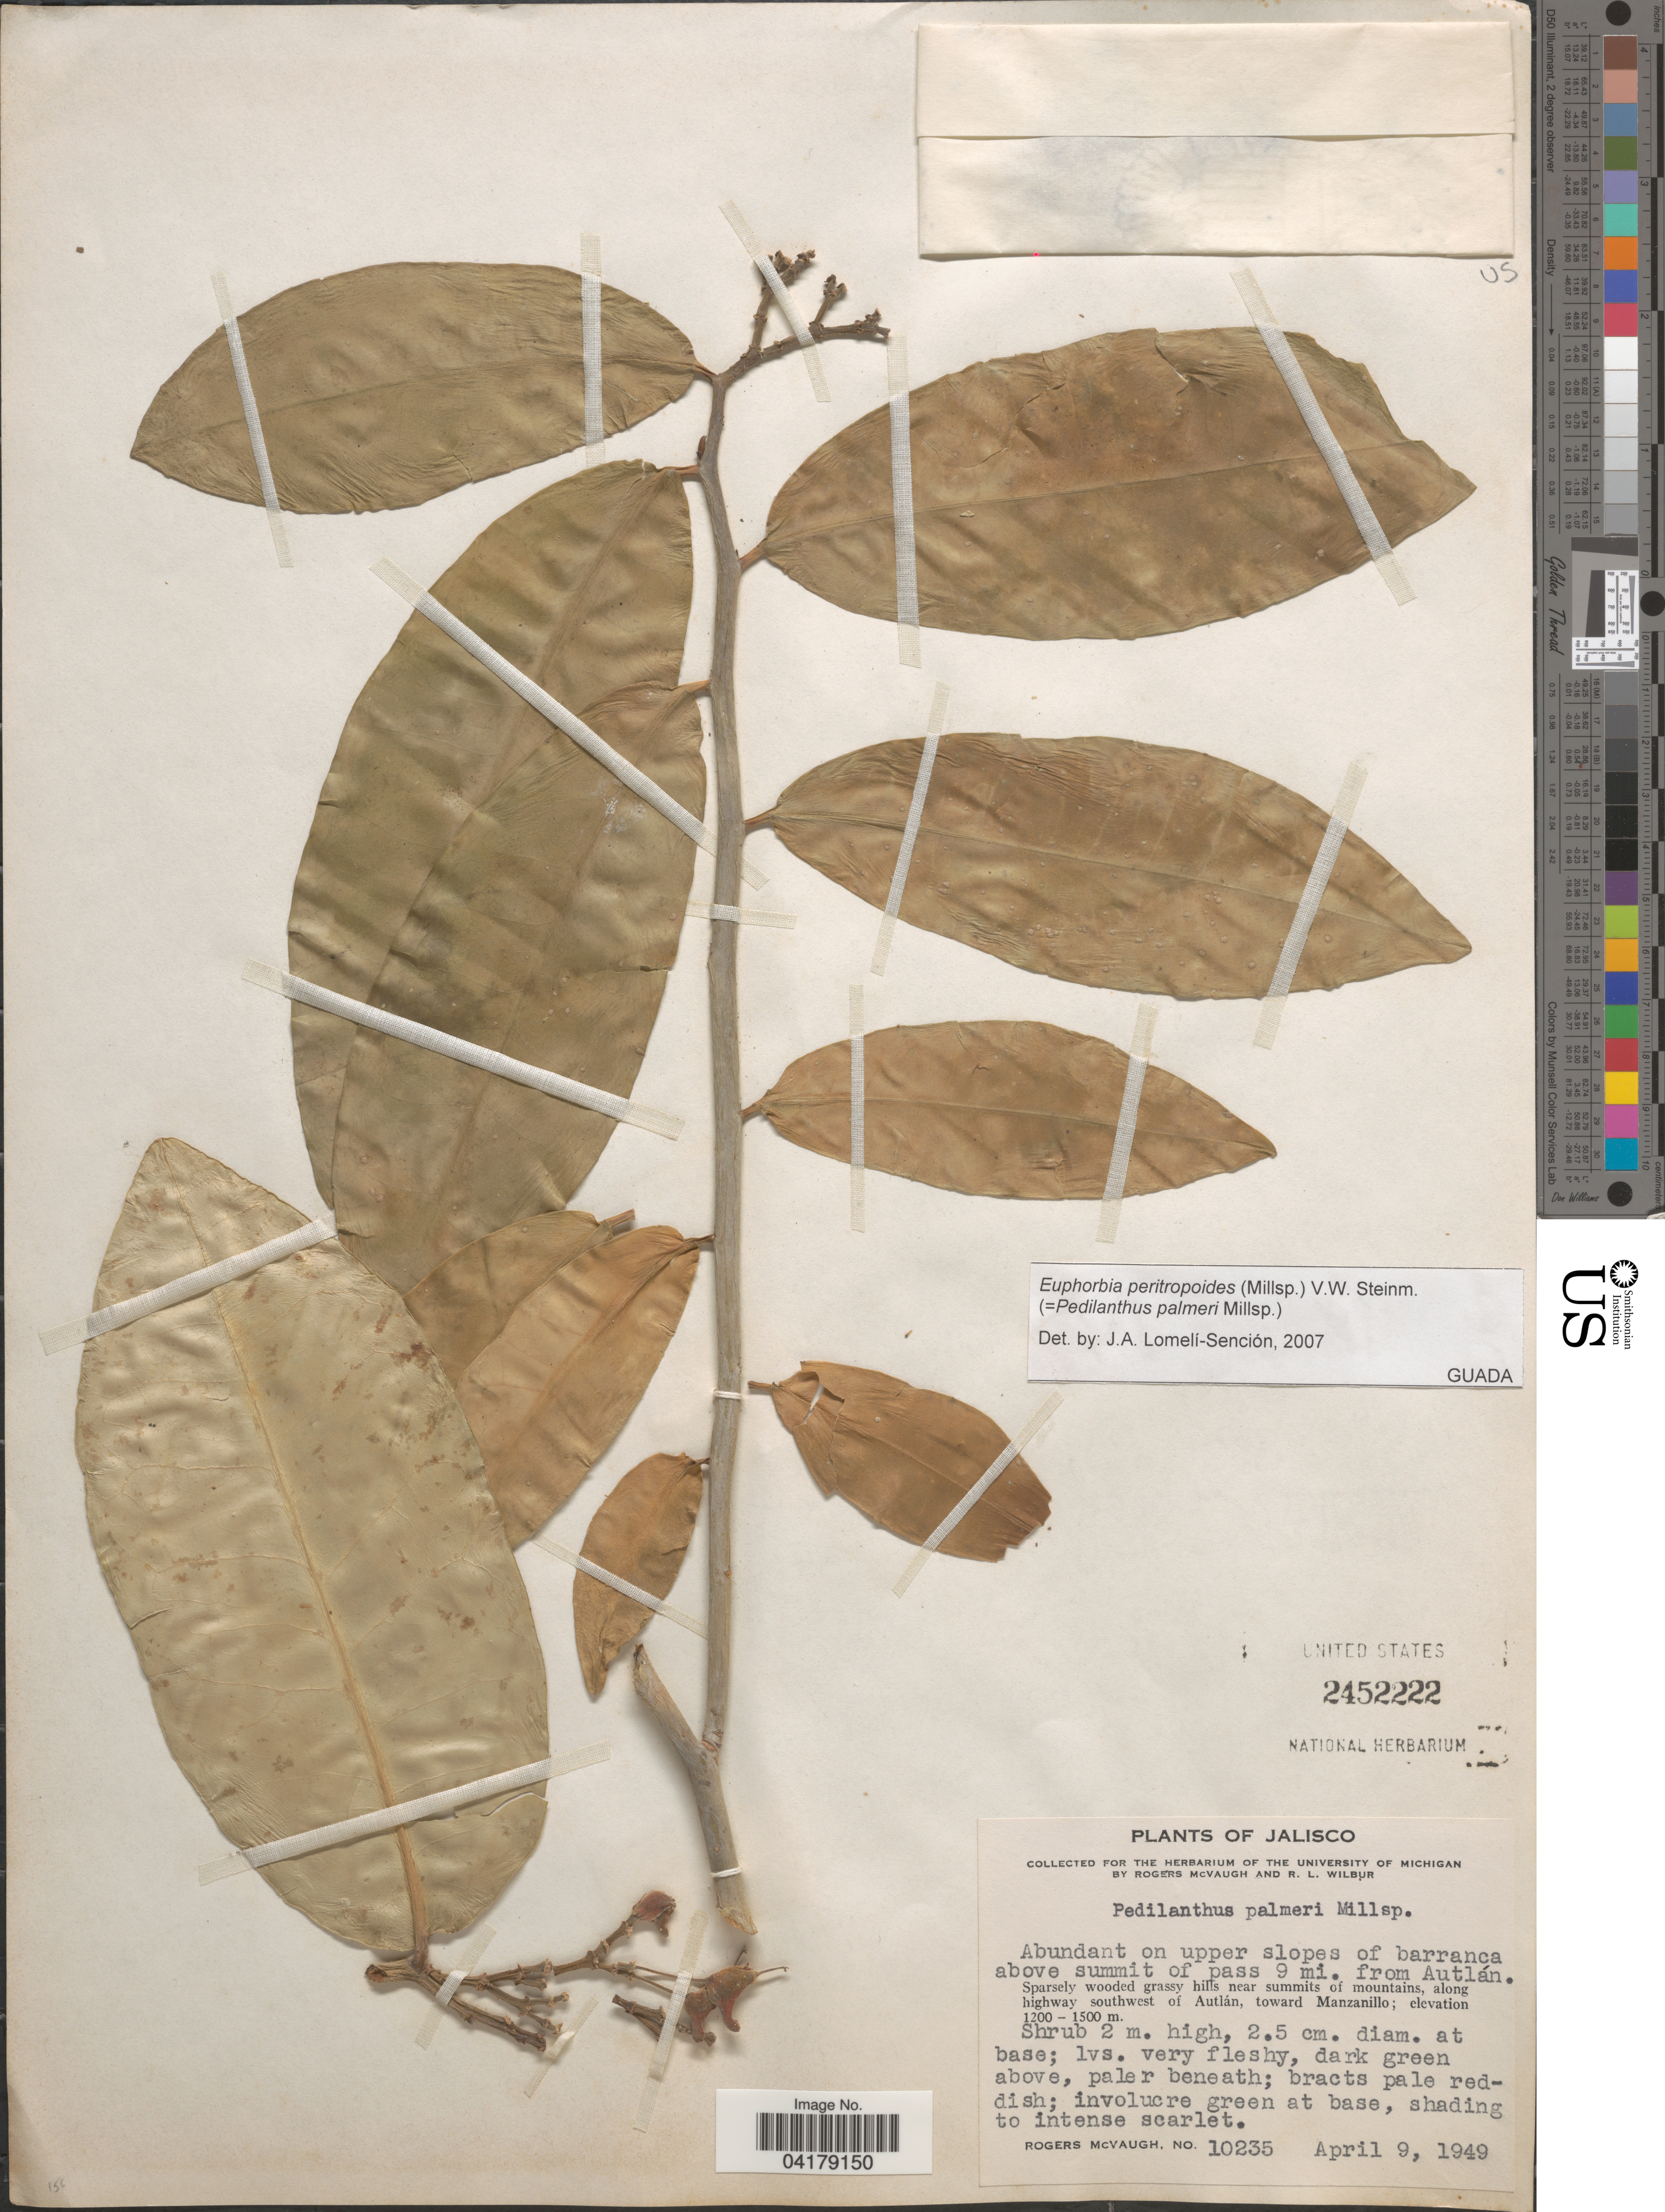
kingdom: Plantae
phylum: Tracheophyta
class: Magnoliopsida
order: Malpighiales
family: Euphorbiaceae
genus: Euphorbia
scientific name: Euphorbia peritropoides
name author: (Millsp.) V.W. Steinm.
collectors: R. McVaugh & R. L. Wilbur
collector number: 10235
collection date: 1949-04-09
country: Mexico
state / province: Jalisco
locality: Abundant on upper slopes of barranca above summit of pass 9 mi. from Autlán. Sparsely wooded grassy hills near summits of mountains, along highway southwest of Autlán, toward Manzanillo.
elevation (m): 1200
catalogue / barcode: US 2452222